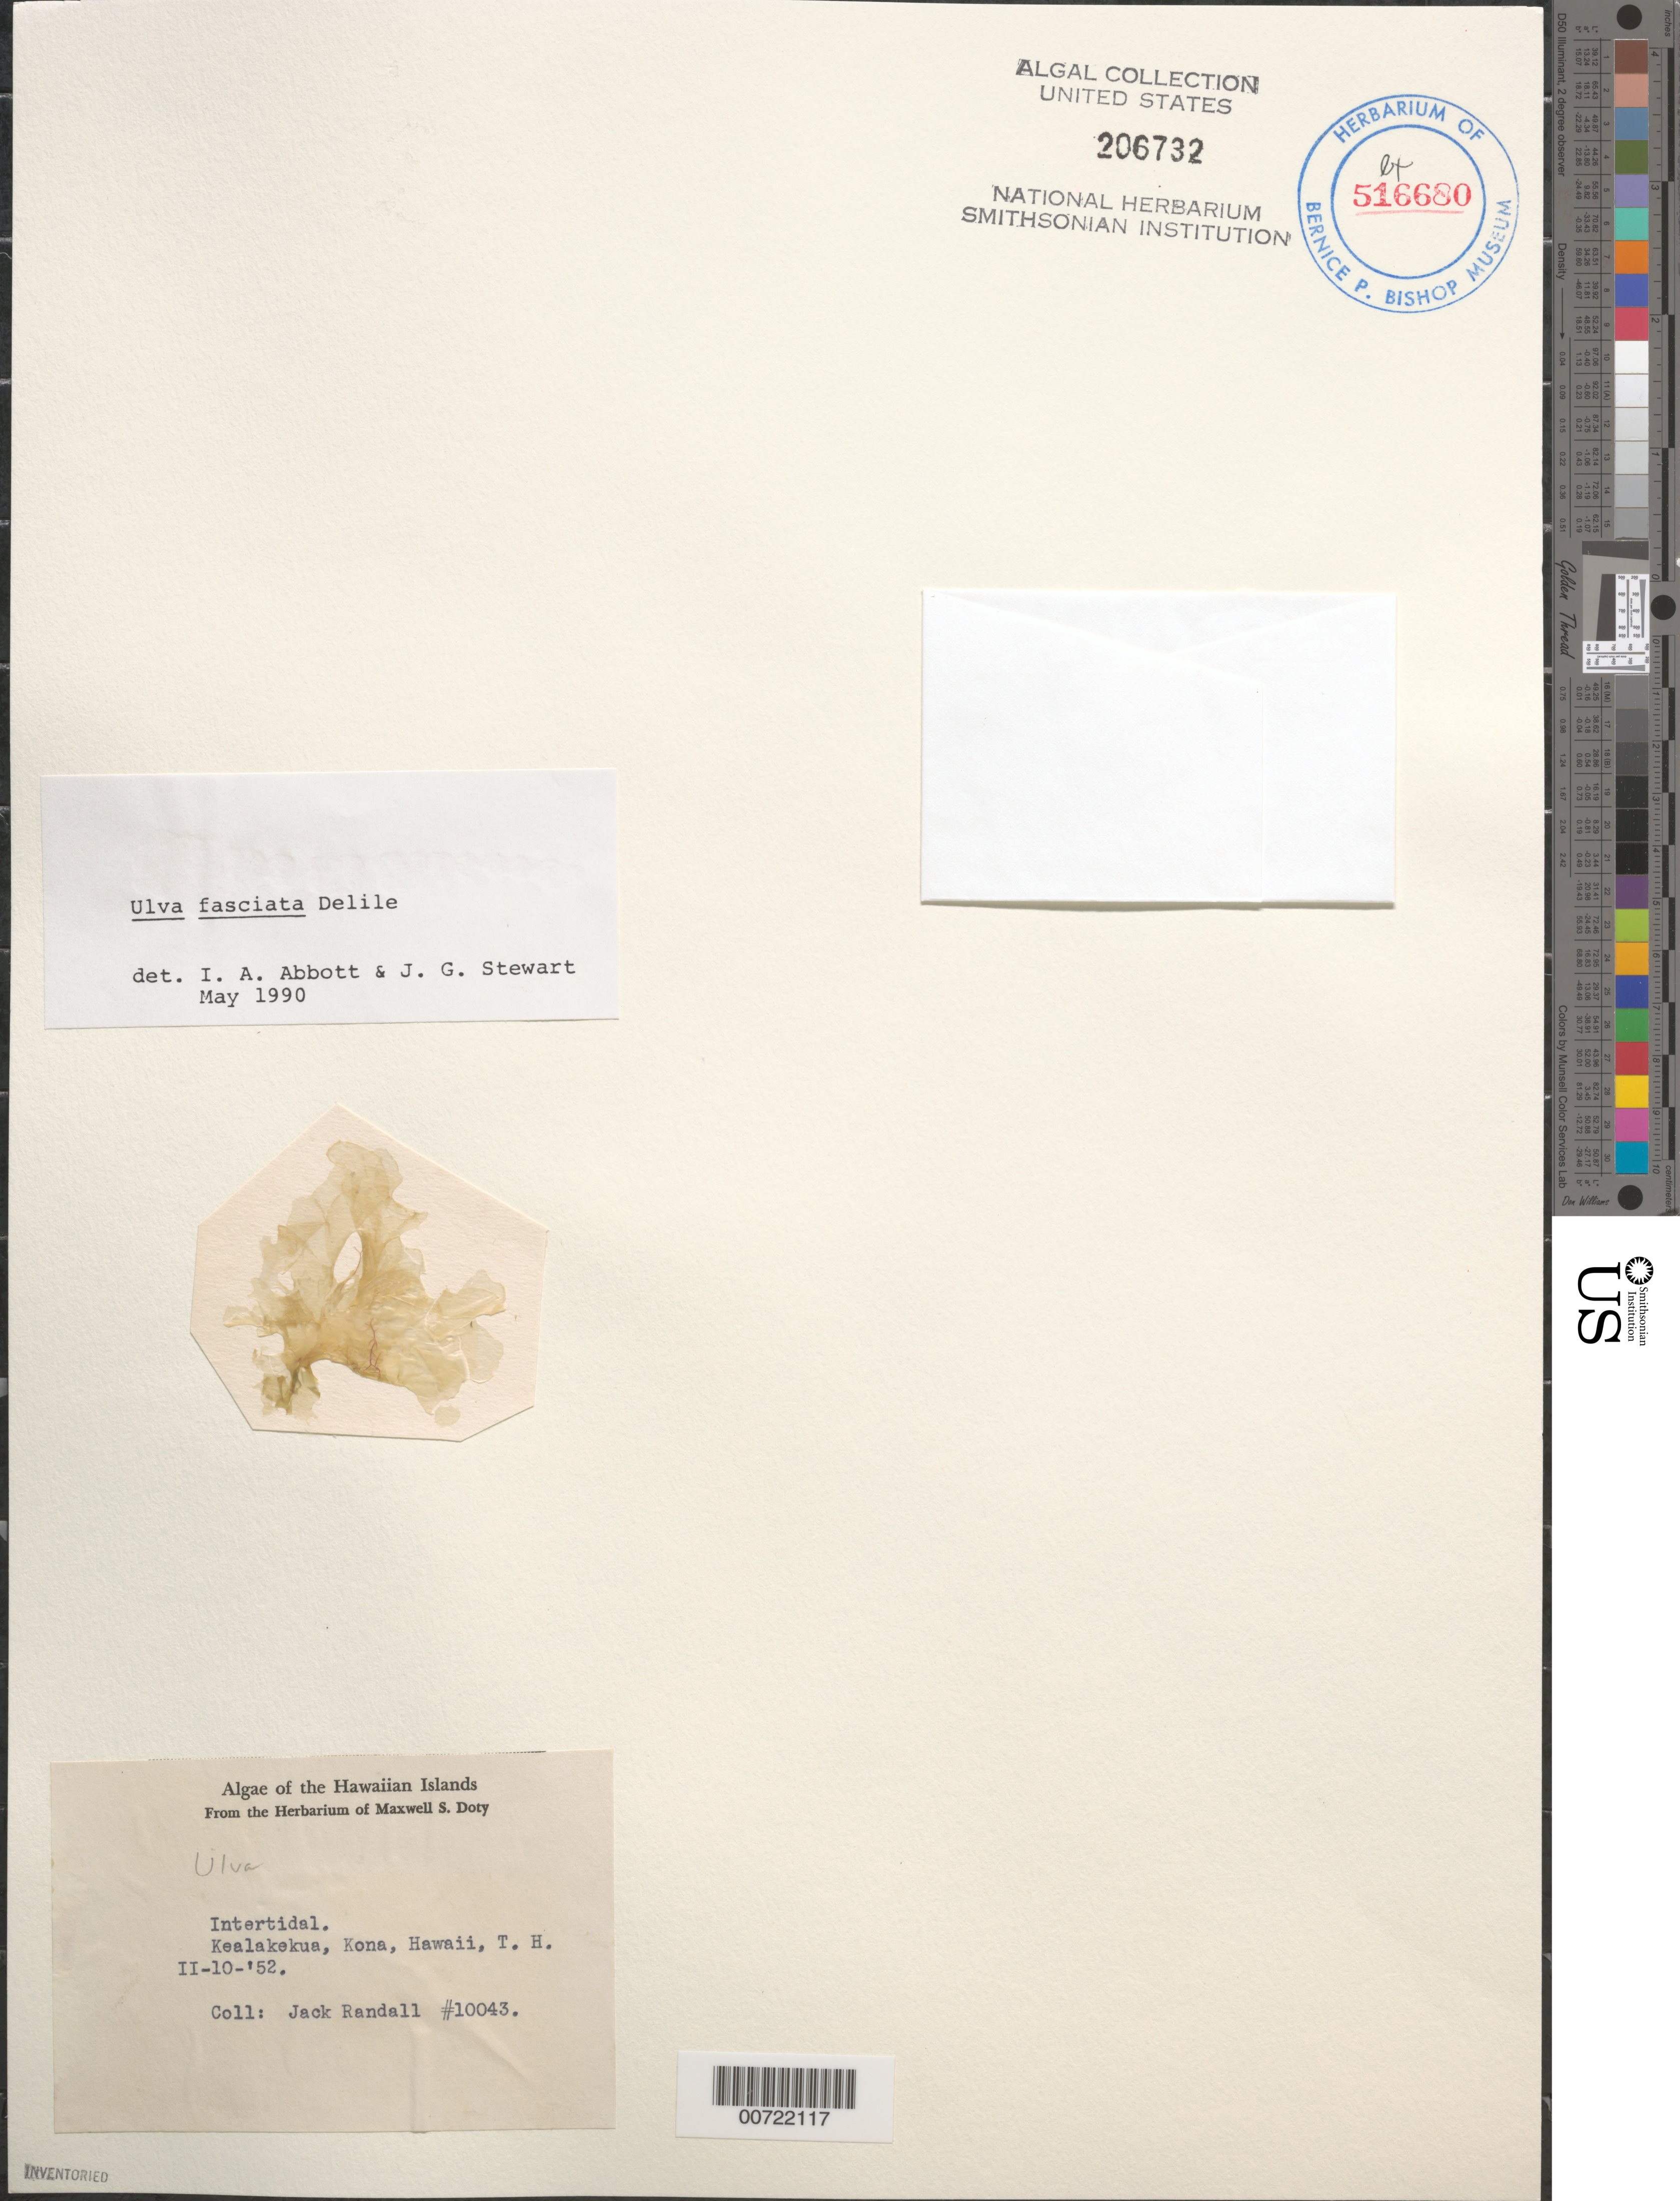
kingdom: Plantae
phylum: Chlorophyta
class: Ulvophyceae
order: Ulvales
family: Ulvaceae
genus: Ulva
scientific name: Ulva lactuca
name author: L.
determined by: Algae name updating Project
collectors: J. Randall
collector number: MSD 10043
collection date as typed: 10 Feb 1952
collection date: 1952-02-10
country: United States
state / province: Hawaii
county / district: Hawaii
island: Hawaii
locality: Kealakekua, Kona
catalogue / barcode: US 206732